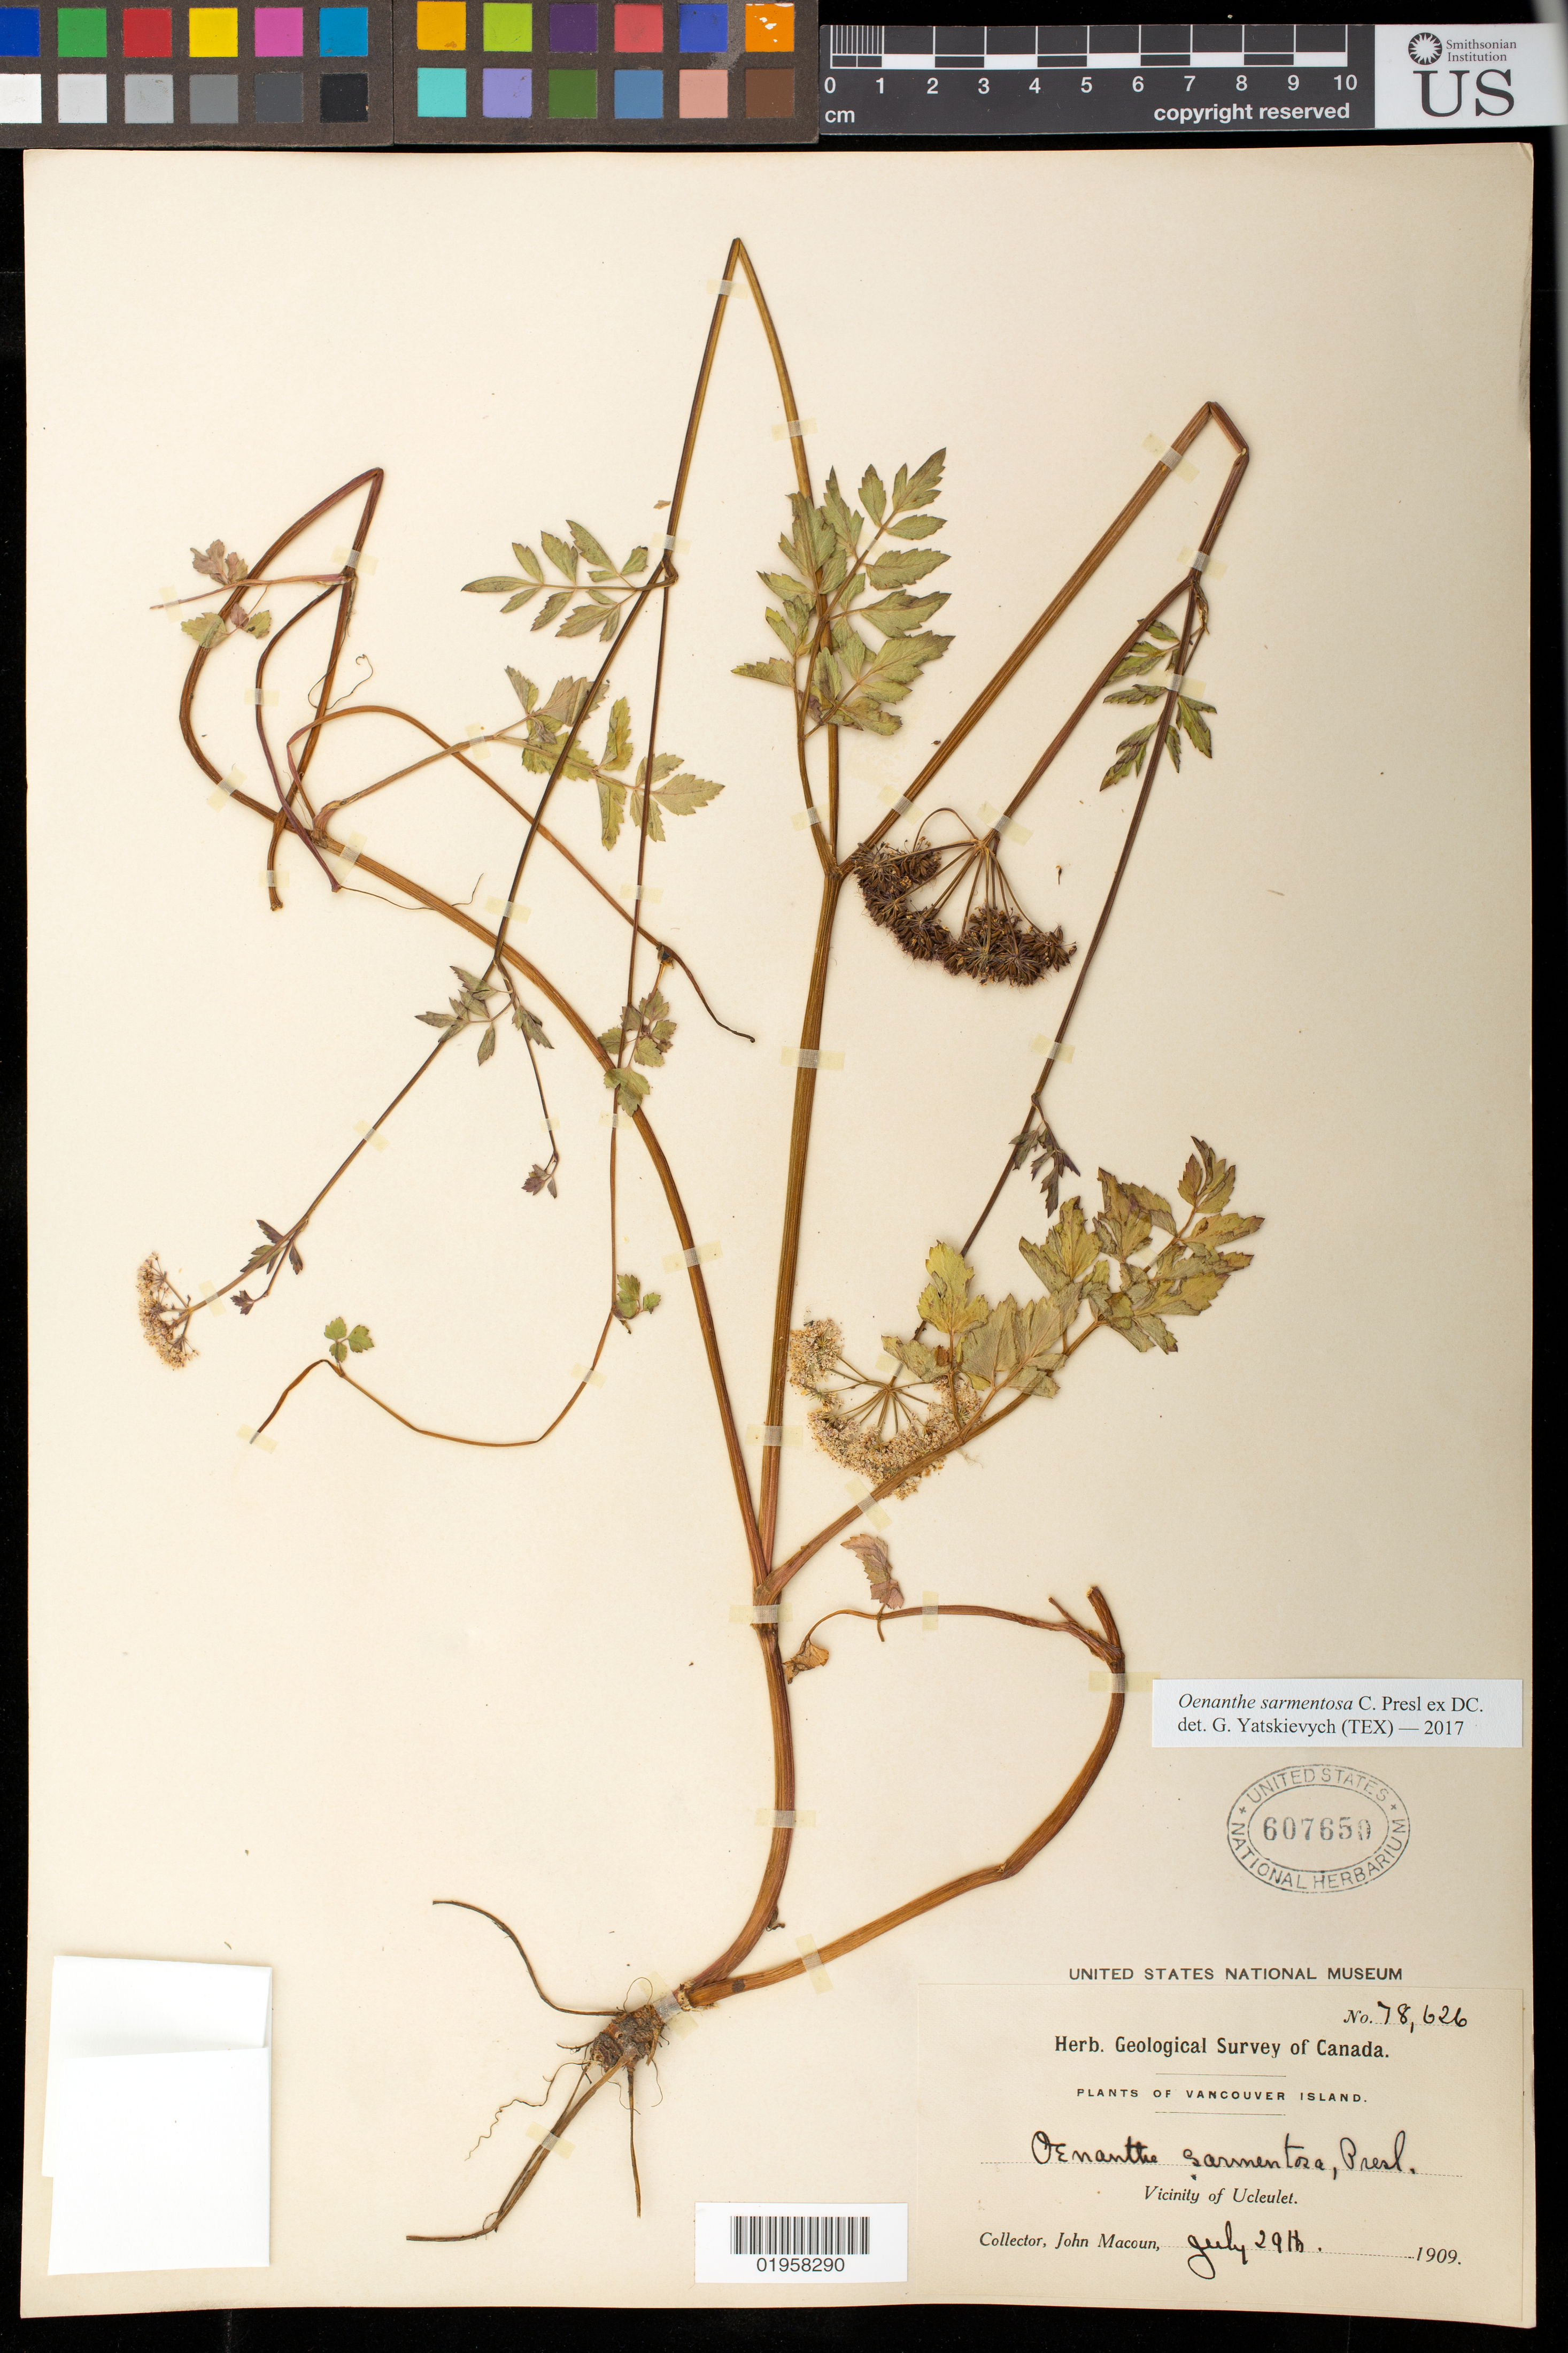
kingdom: Plantae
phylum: Tracheophyta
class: Magnoliopsida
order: Apiales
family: Apiaceae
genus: Oenanthe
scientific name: Oenanthe sarmentosa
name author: C. Presl ex DC.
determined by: Yatskievych, G. A.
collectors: J. Macoun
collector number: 78626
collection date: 1909-07-29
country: Canada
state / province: British Columbia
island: Vancouver I.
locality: Ucleulet [Ucluelet], vicinity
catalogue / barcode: US 607650